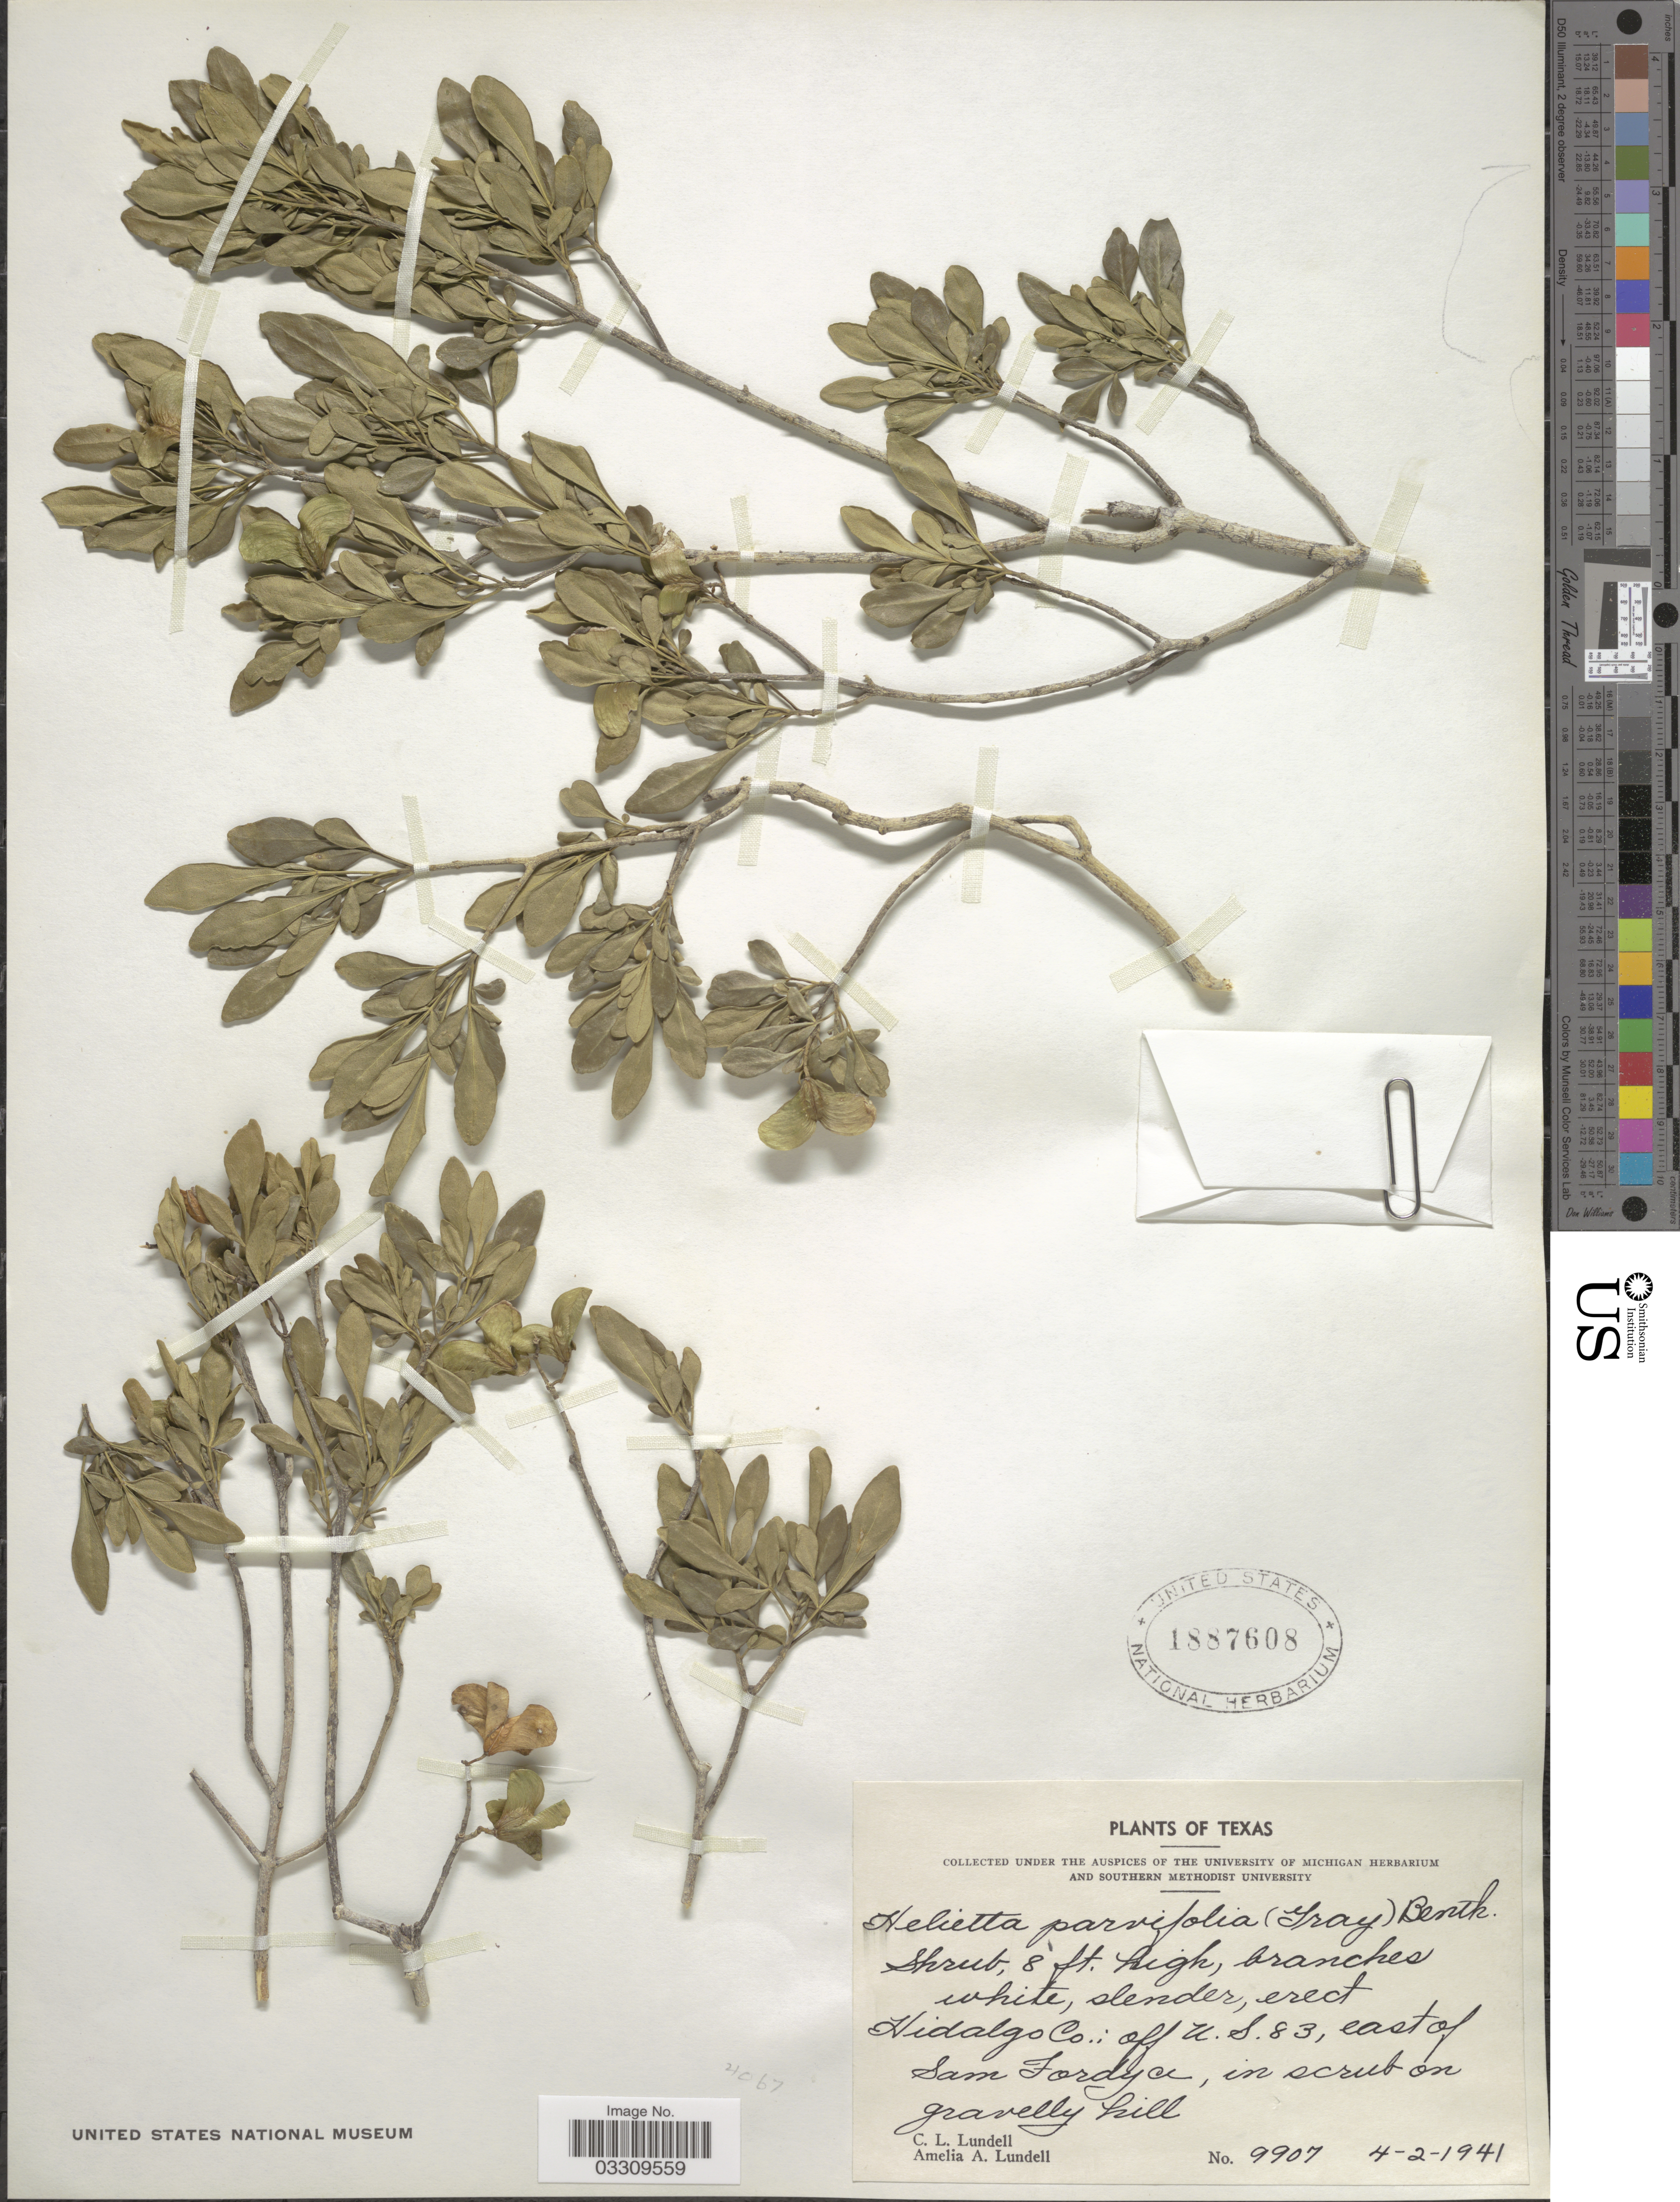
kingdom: Plantae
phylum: Tracheophyta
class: Magnoliopsida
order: Sapindales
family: Rutaceae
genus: Helietta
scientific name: Helietta parvifolia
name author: (A. Gray ex Hemsl.) Benth.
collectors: C. L. Lundell & A. A. Lundell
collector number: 9907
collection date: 1941-04-02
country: United States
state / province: Texas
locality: Hidalgo Co.: off U.S.83, east of Sam Fordyce.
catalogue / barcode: US 1887608